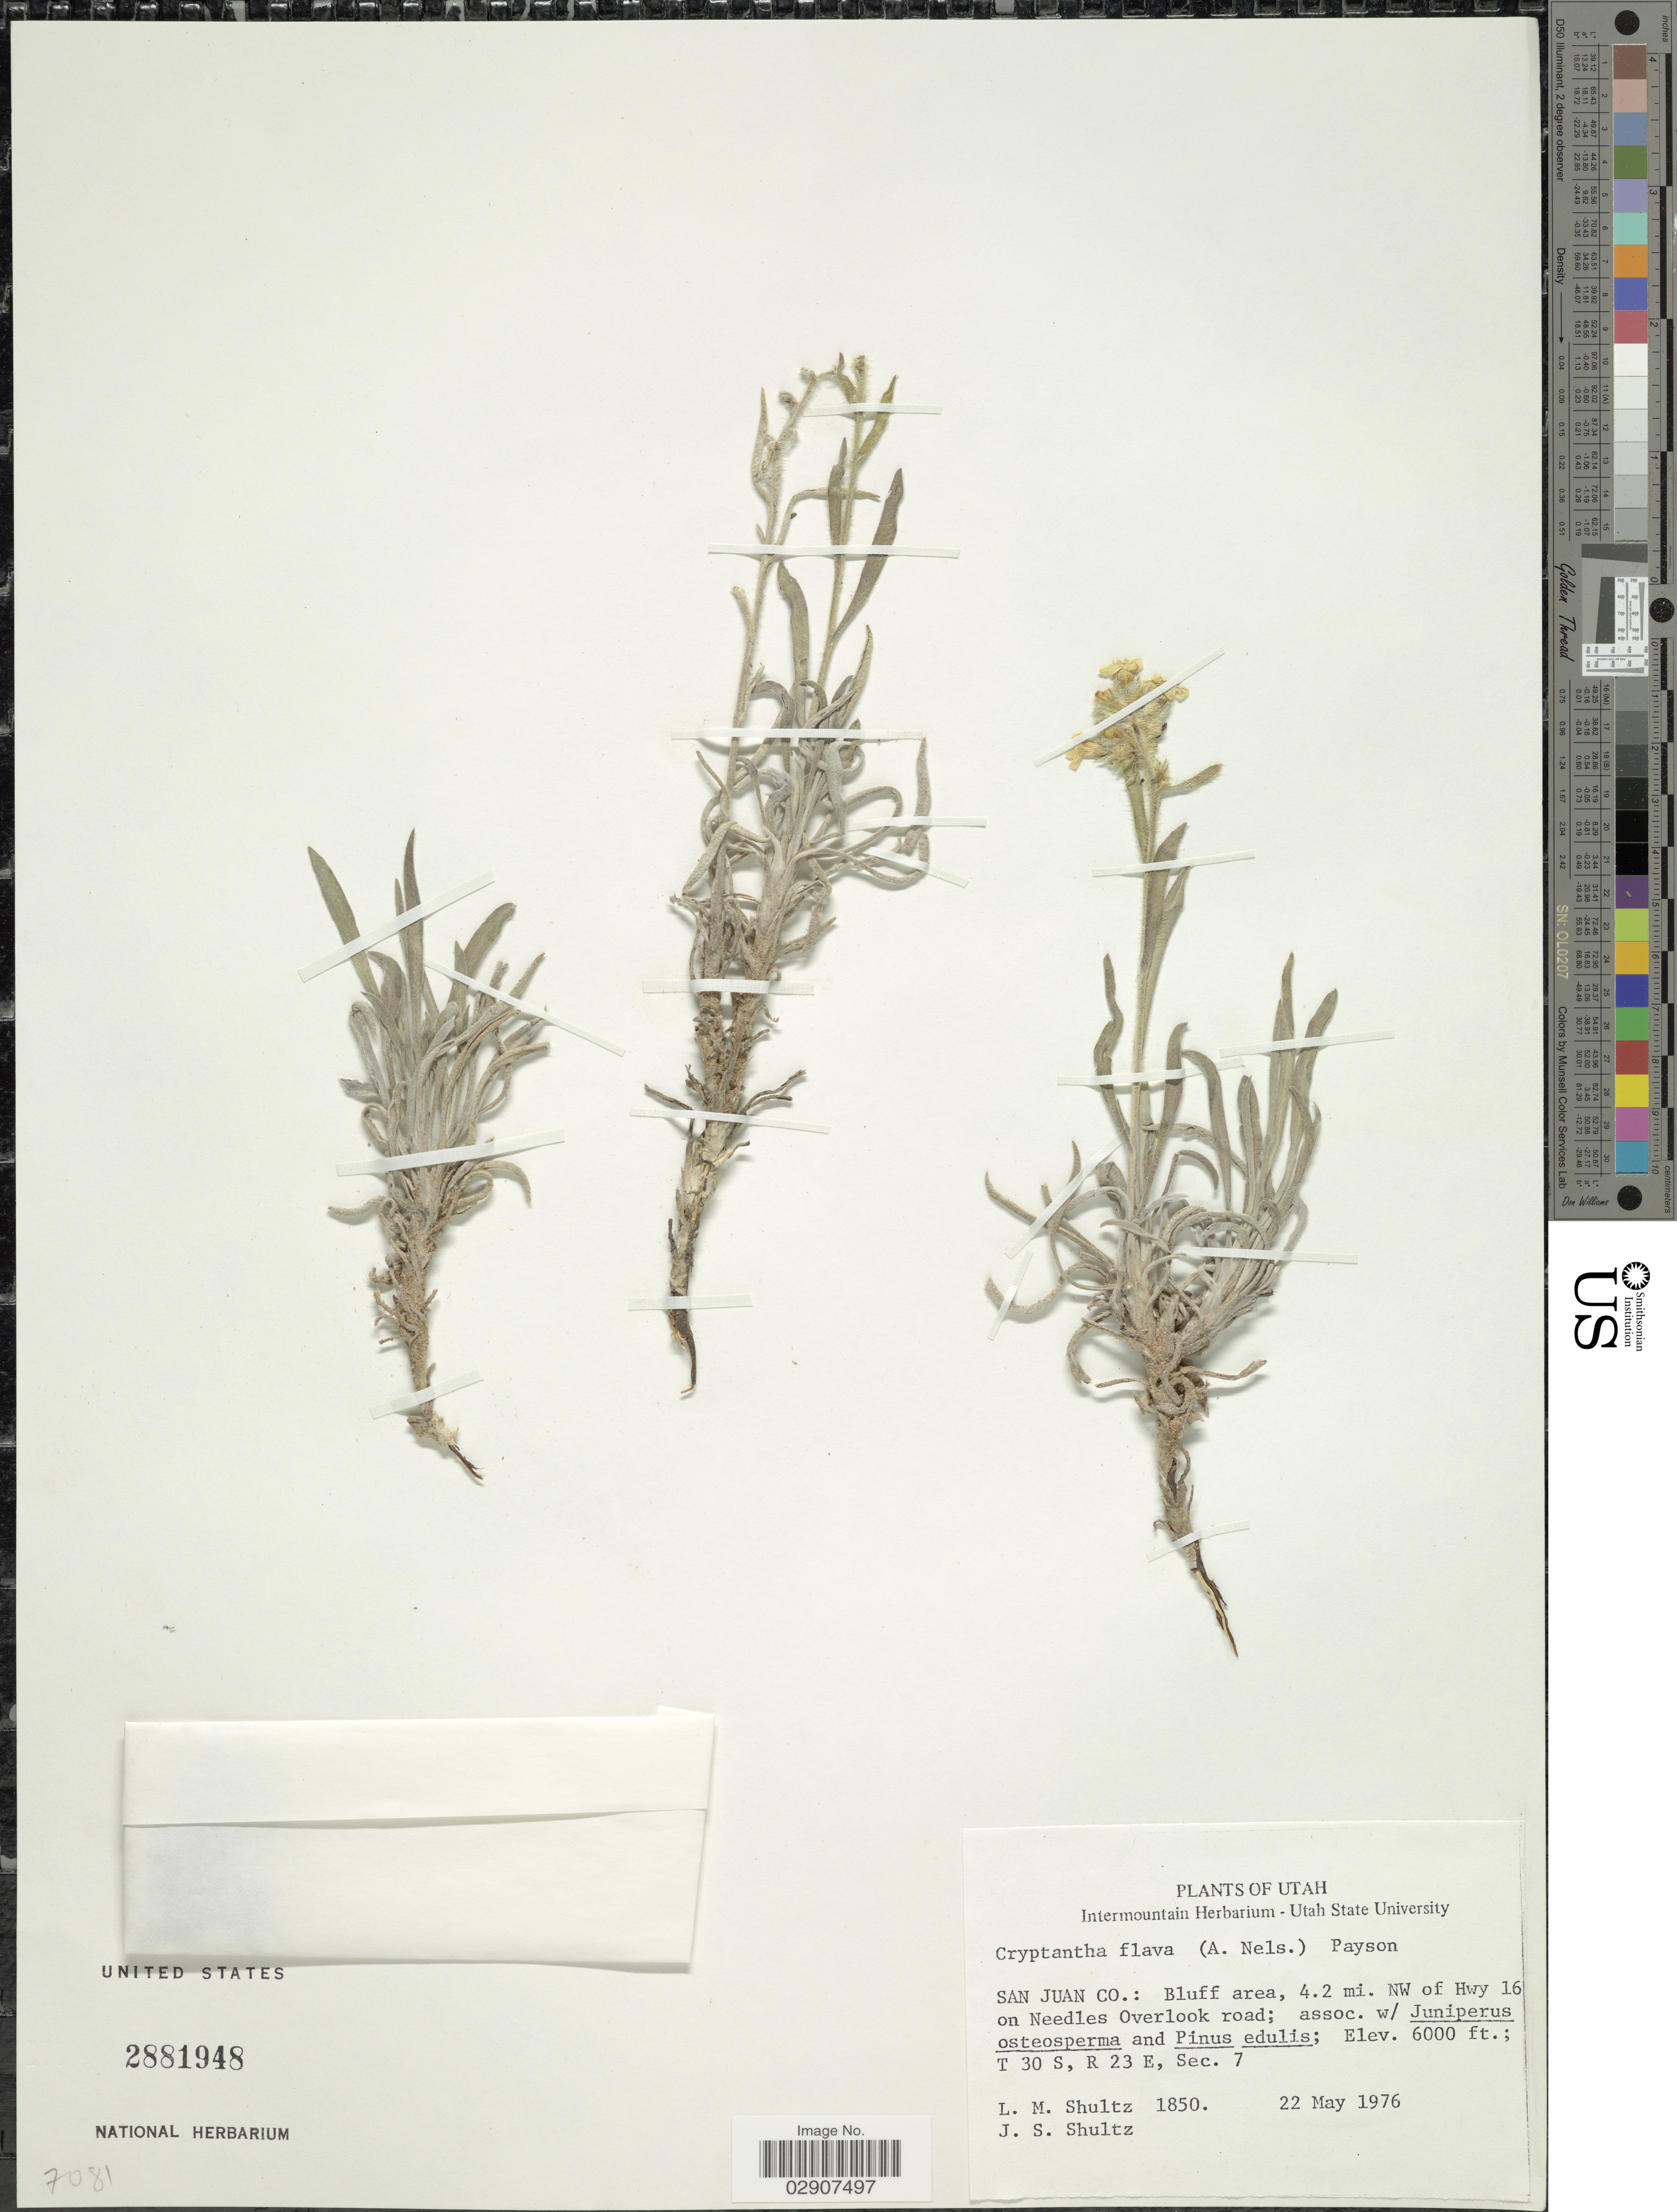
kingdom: Plantae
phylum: Tracheophyta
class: Magnoliopsida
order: Boraginales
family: Boraginaceae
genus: Cryptantha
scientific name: Cryptantha flava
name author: (A. Nelson) Payson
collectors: L. Shultz & J. Shultz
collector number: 1850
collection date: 1976-05-22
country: United States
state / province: Utah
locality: San Juan Co.: Bluff area, 4.2 mi. NW of Hwy 16 on Needles Overlook road, T 30 S, R 23 E, Sec. 7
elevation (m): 1829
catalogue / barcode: US 2881948